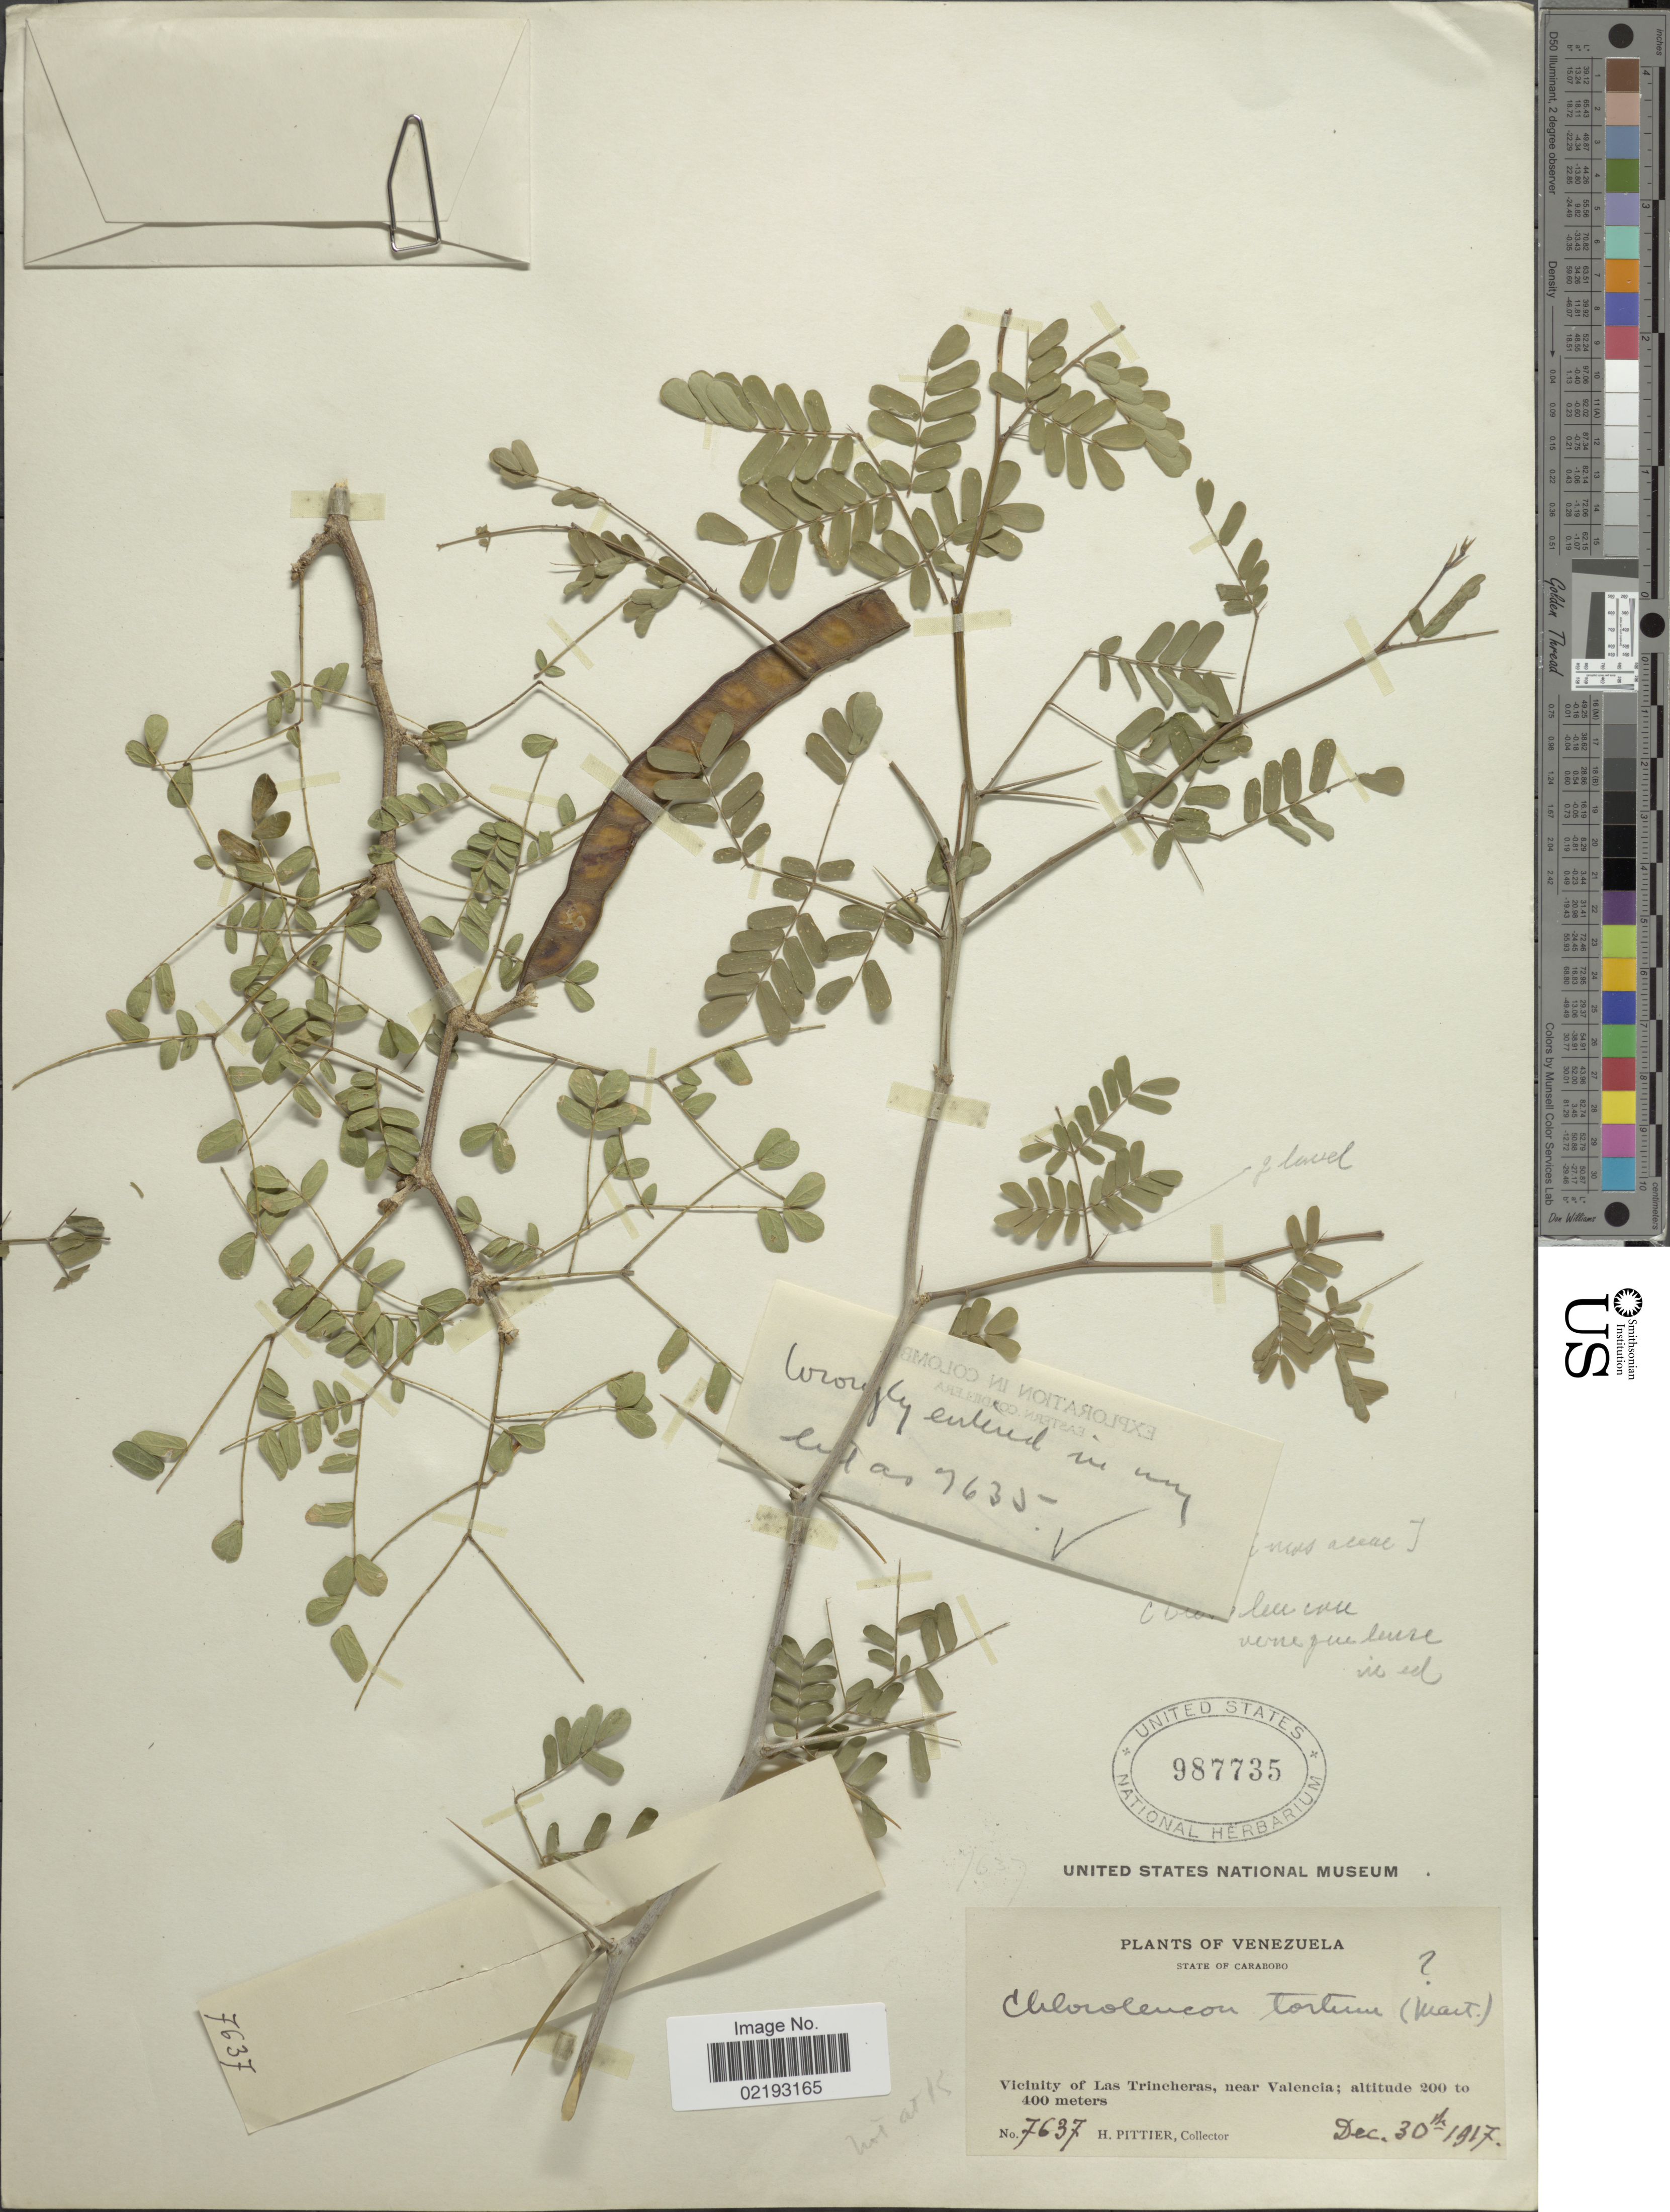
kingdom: Plantae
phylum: Tracheophyta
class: Magnoliopsida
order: Fabales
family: Fabaceae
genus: Chloroleucon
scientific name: Chloroleucon sp.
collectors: H. F. Pittier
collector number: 7637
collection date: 1917-12-30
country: Venezuela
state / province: Carabobo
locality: Vicinity of Las Trincheras, near Valencia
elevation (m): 200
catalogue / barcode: US 987735